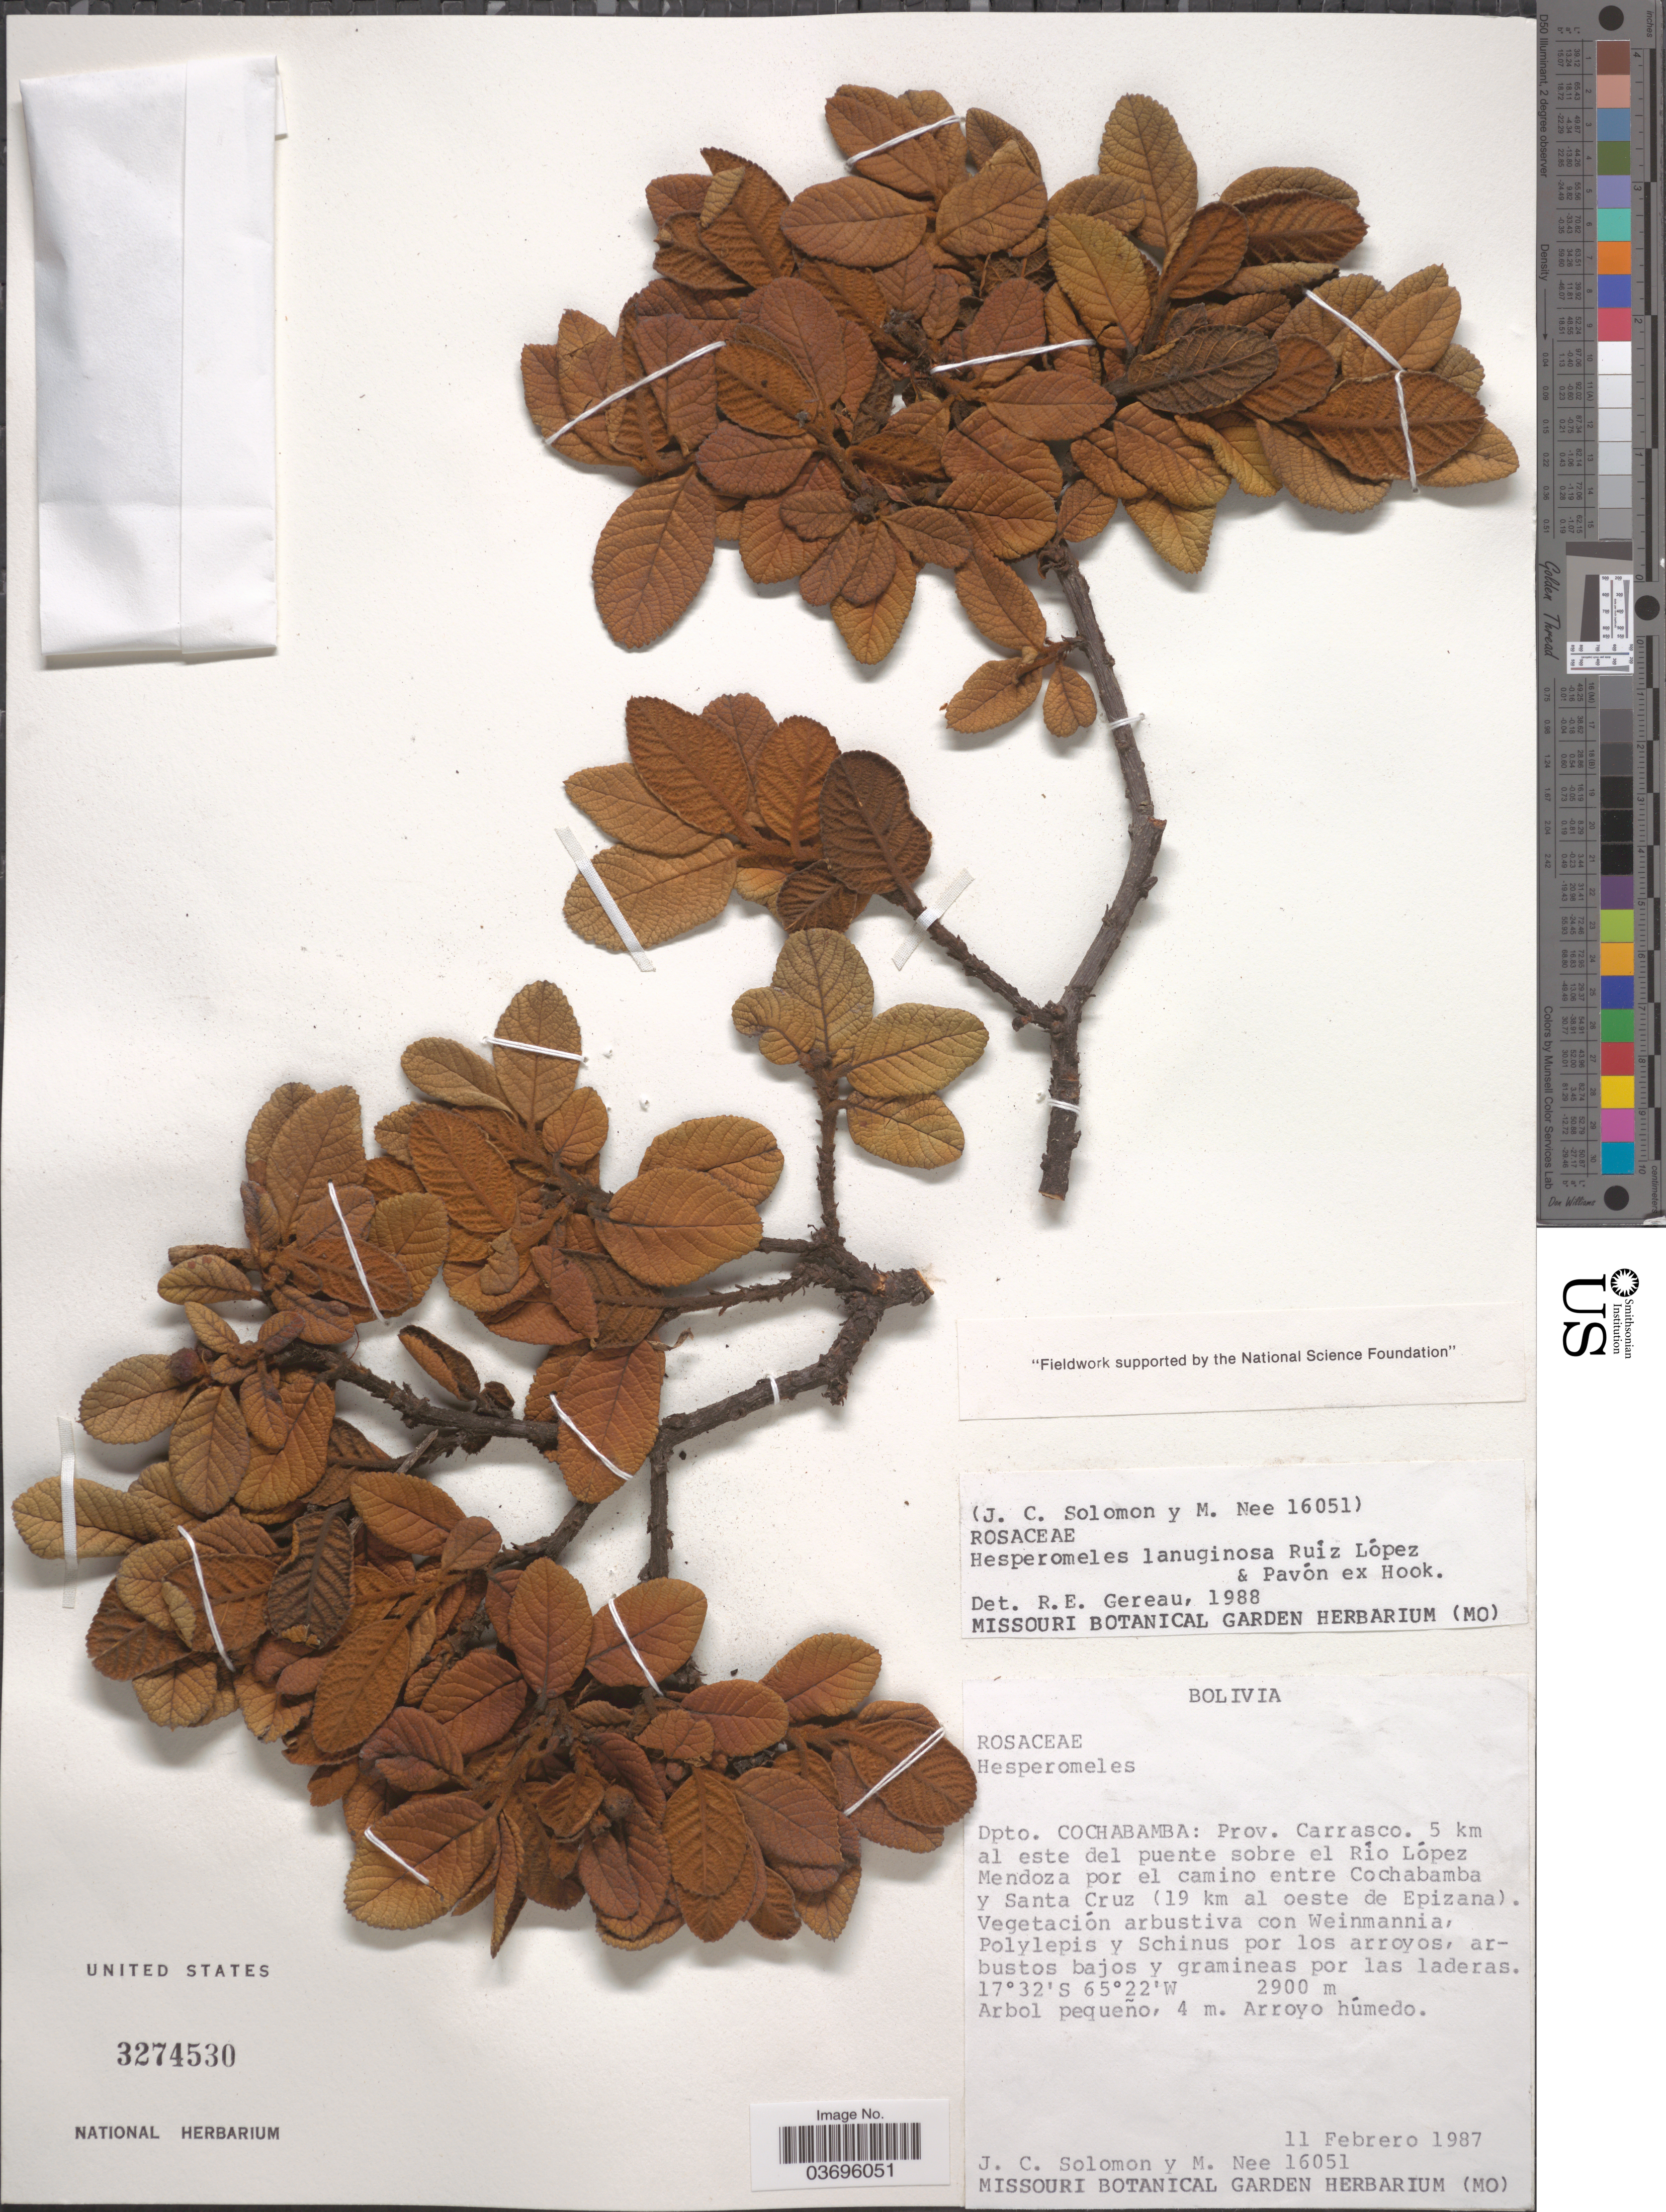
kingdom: Plantae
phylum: Tracheophyta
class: Magnoliopsida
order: Rosales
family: Rosaceae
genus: Hesperomeles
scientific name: Hesperomeles ferruginea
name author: (Juss. ex Pers.) Benth.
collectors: J. C. Solomon & M. Nee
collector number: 16051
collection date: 1987-02-11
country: Bolivia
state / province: Cochabamba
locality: Dpto. Cochabamba: Prov. Carrasco. 5 km al este del puente sobre el Río López Mendoza por el camino entre Cochabamba y Santa Cruz (19 km al oeste de Epizana).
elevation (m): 2900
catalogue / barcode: US 3274530